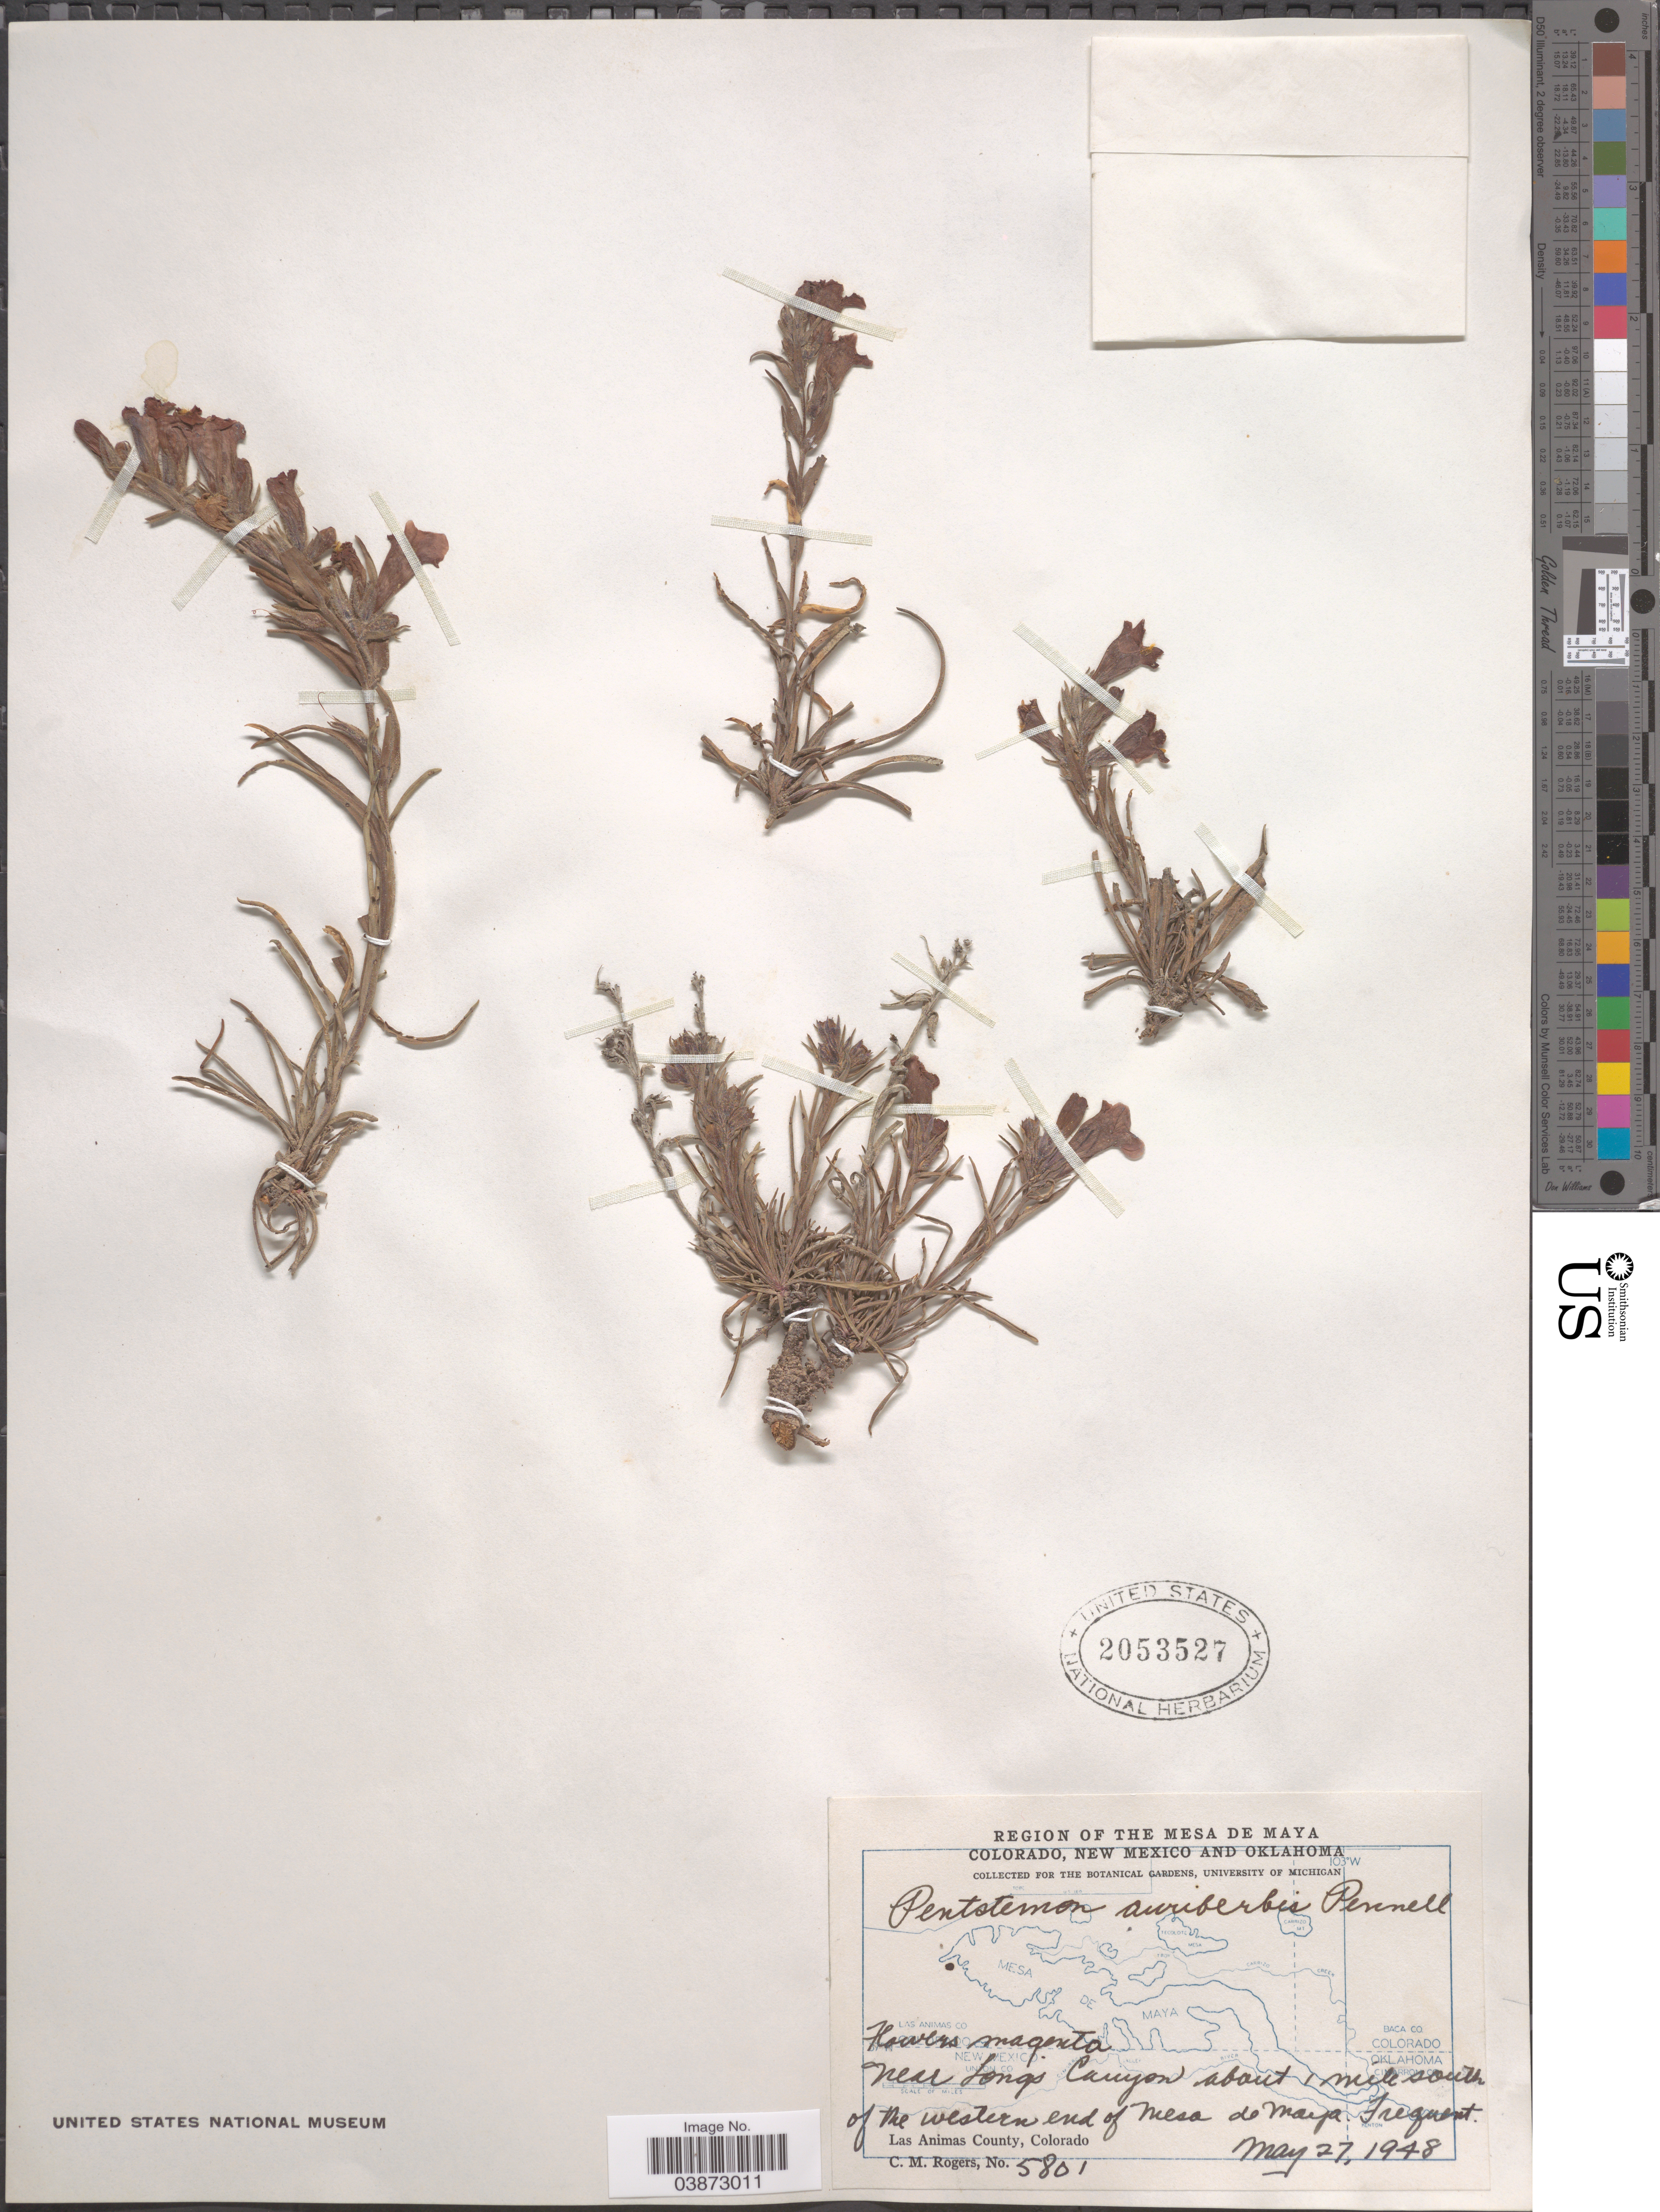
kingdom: Plantae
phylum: Tracheophyta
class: Magnoliopsida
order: Lamiales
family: Plantaginaceae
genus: Penstemon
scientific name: Penstemon auriberbis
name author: Pennell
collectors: C. M. Rogers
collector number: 5801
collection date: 1948-05-27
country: United States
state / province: Colorado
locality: Region of the Mesa de Maya. Near Longs Canyon about 1 mile south of the western end of Mesa de Maya. Las Animas County.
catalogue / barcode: US 2053527